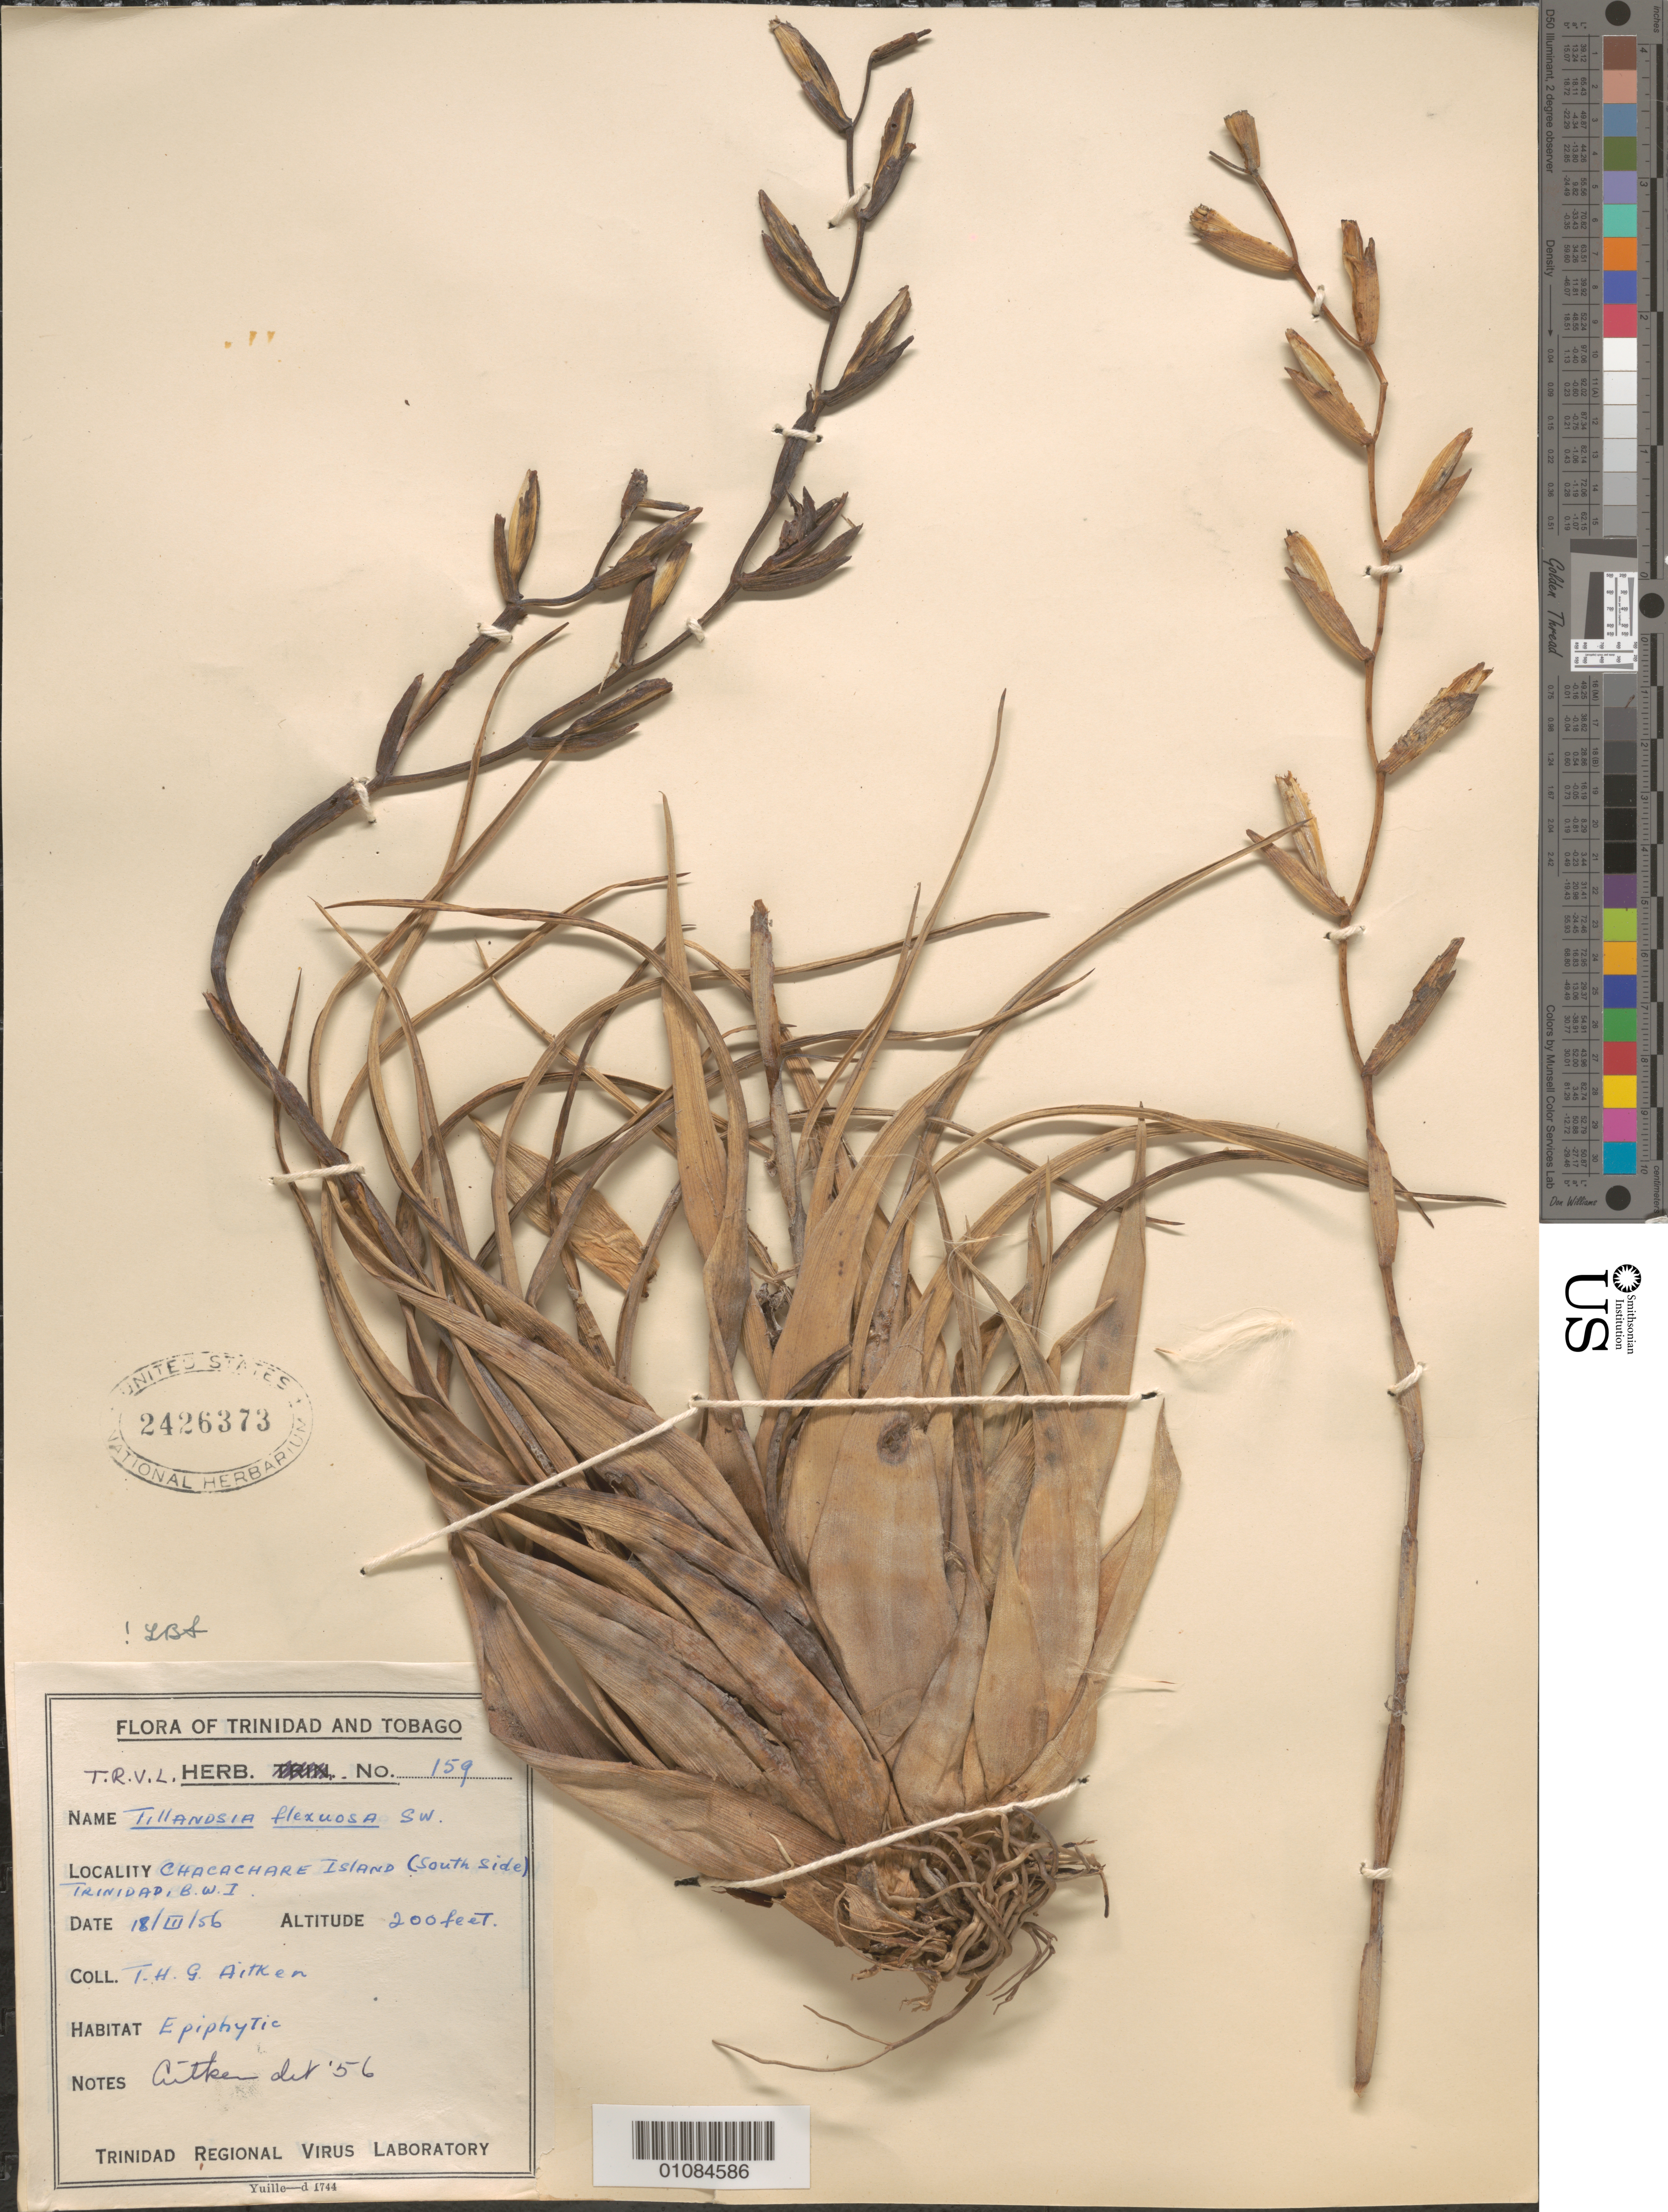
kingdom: Plantae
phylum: Tracheophyta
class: Liliopsida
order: Poales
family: Bromeliaceae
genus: Tillandsia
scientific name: Tillandsia flexuosa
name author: Sw.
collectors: T. Aitken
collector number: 159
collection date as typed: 18 Mar 1956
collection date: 1956-03-18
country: Trinidad and Tobago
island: Chacachacare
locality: Chacachare Island (S side)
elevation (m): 61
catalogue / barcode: US 2426373